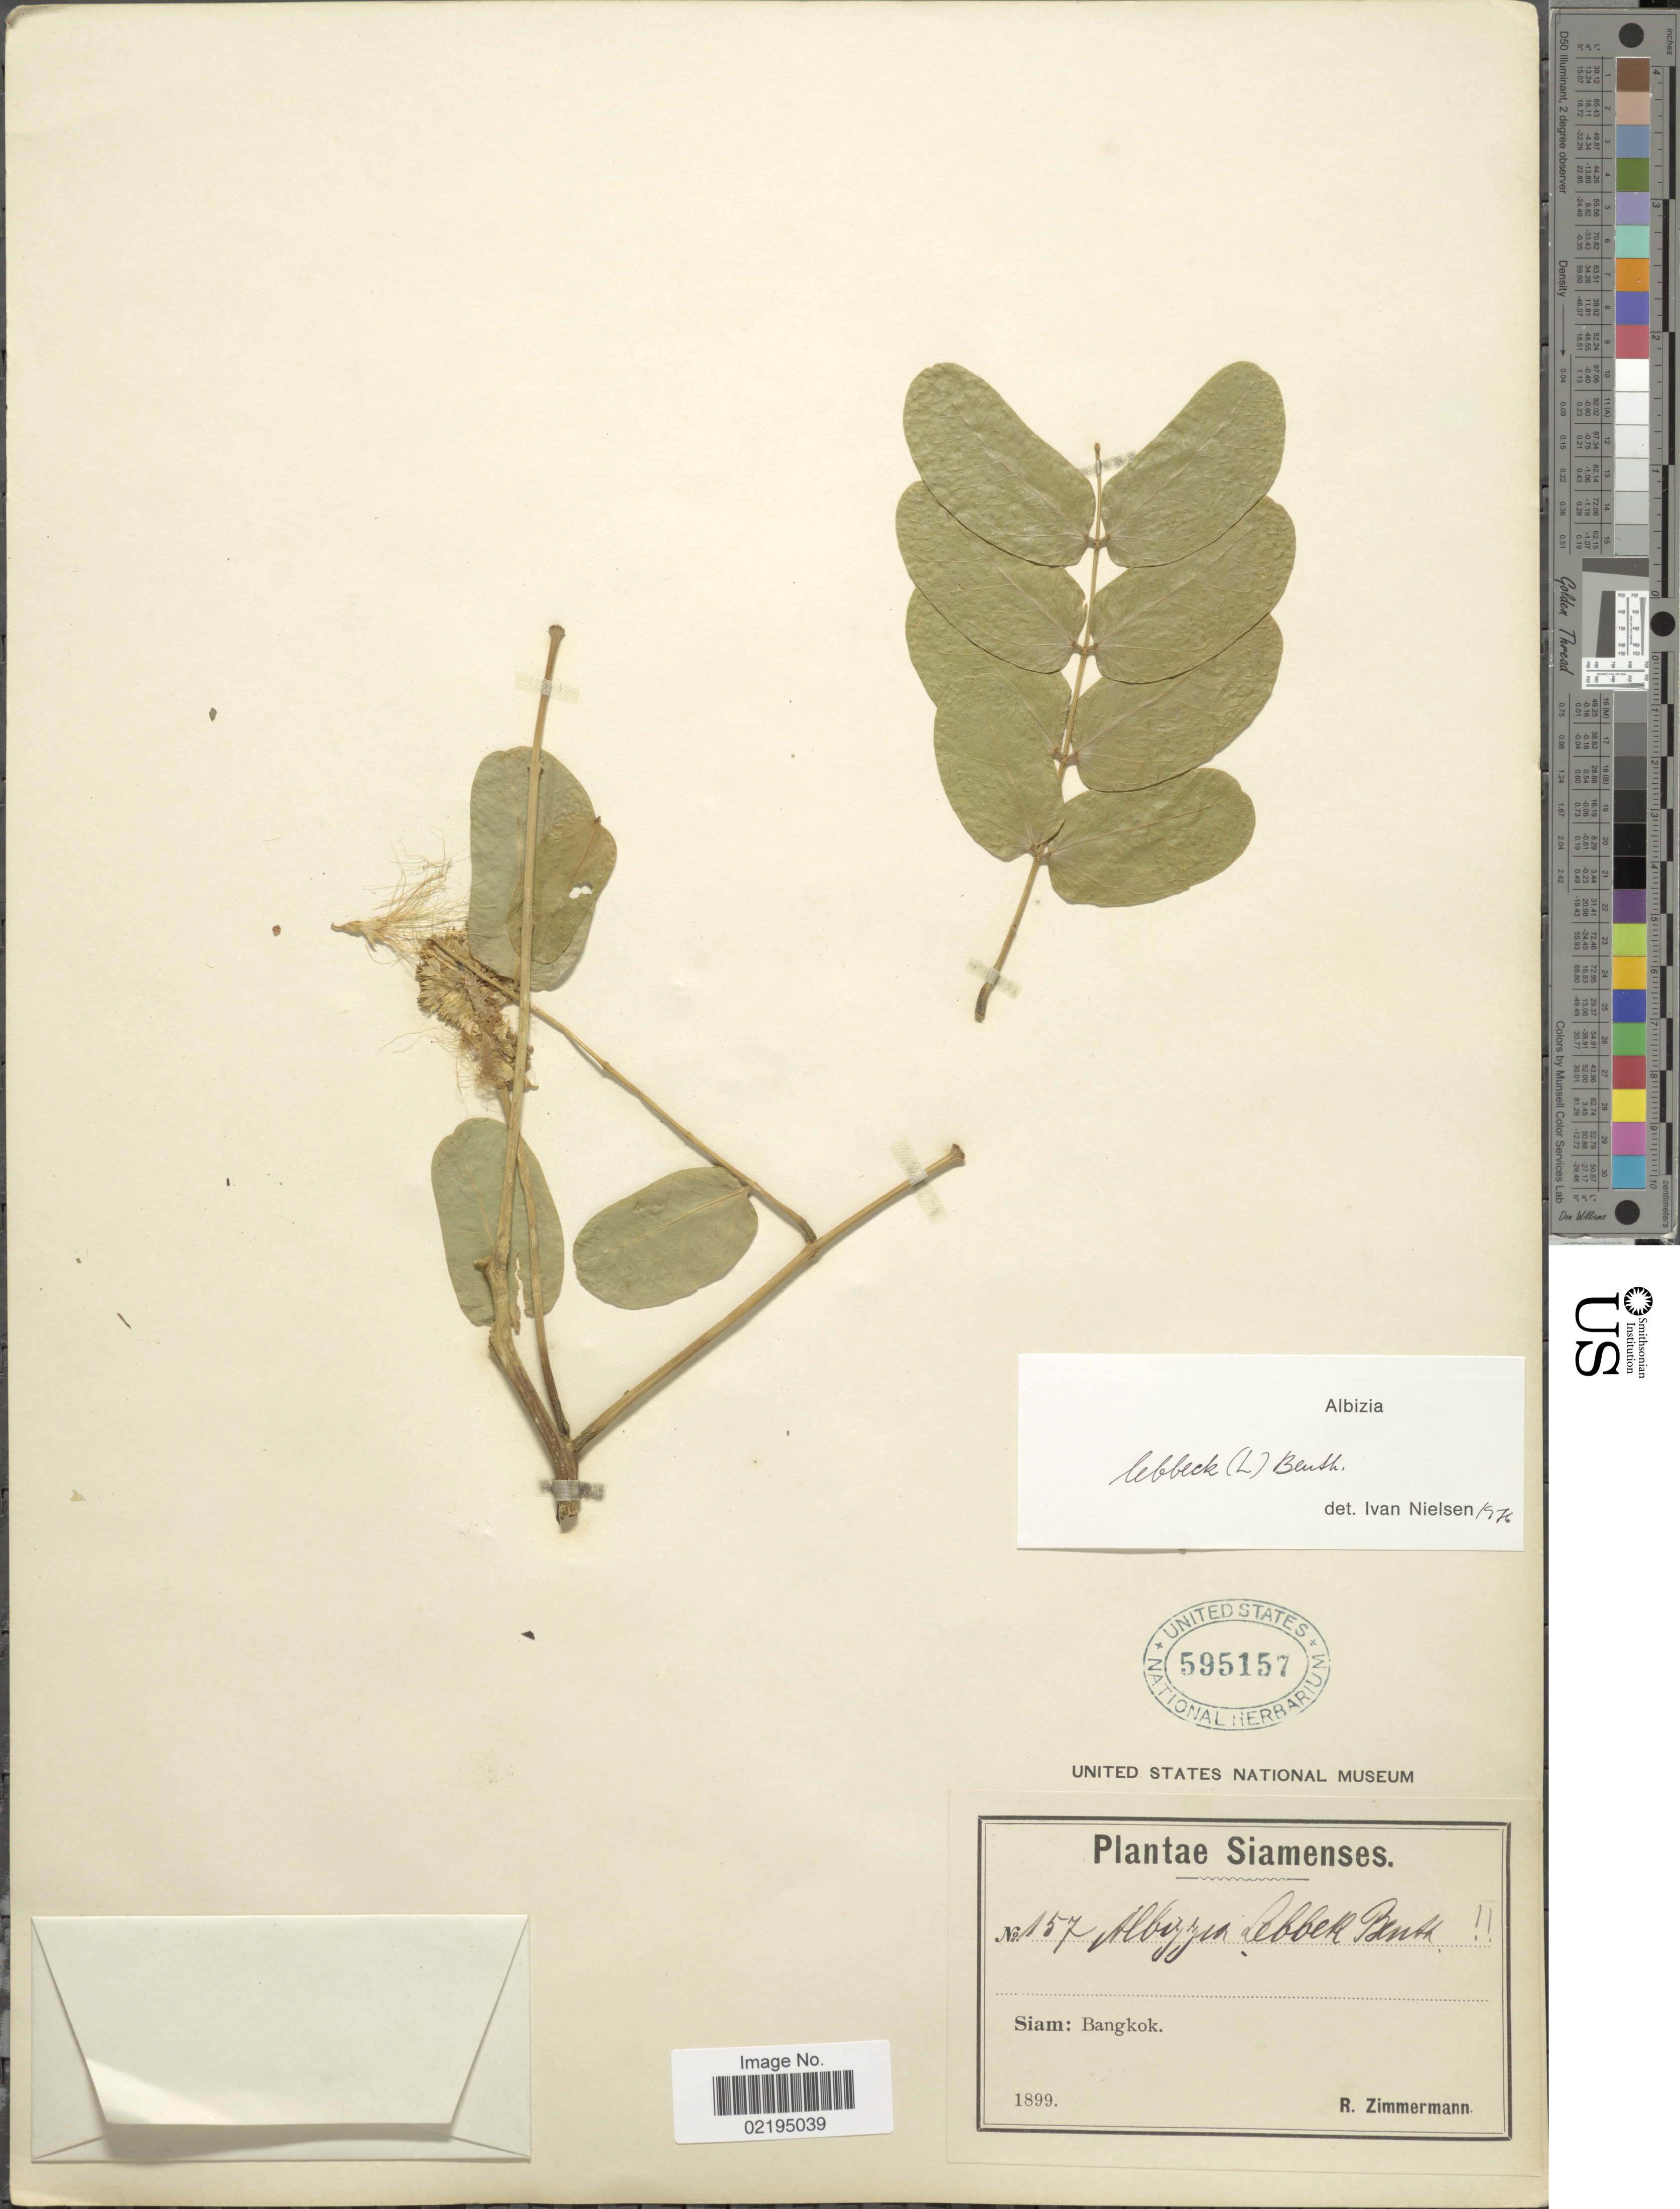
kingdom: Plantae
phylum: Tracheophyta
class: Magnoliopsida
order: Fabales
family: Fabaceae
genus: Albizia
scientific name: Albizia lebbeck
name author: (L.) Benth.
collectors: R. Zimmermann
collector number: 157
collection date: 1899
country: Thailand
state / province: Bangkok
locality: Siam.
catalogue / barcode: US 595157